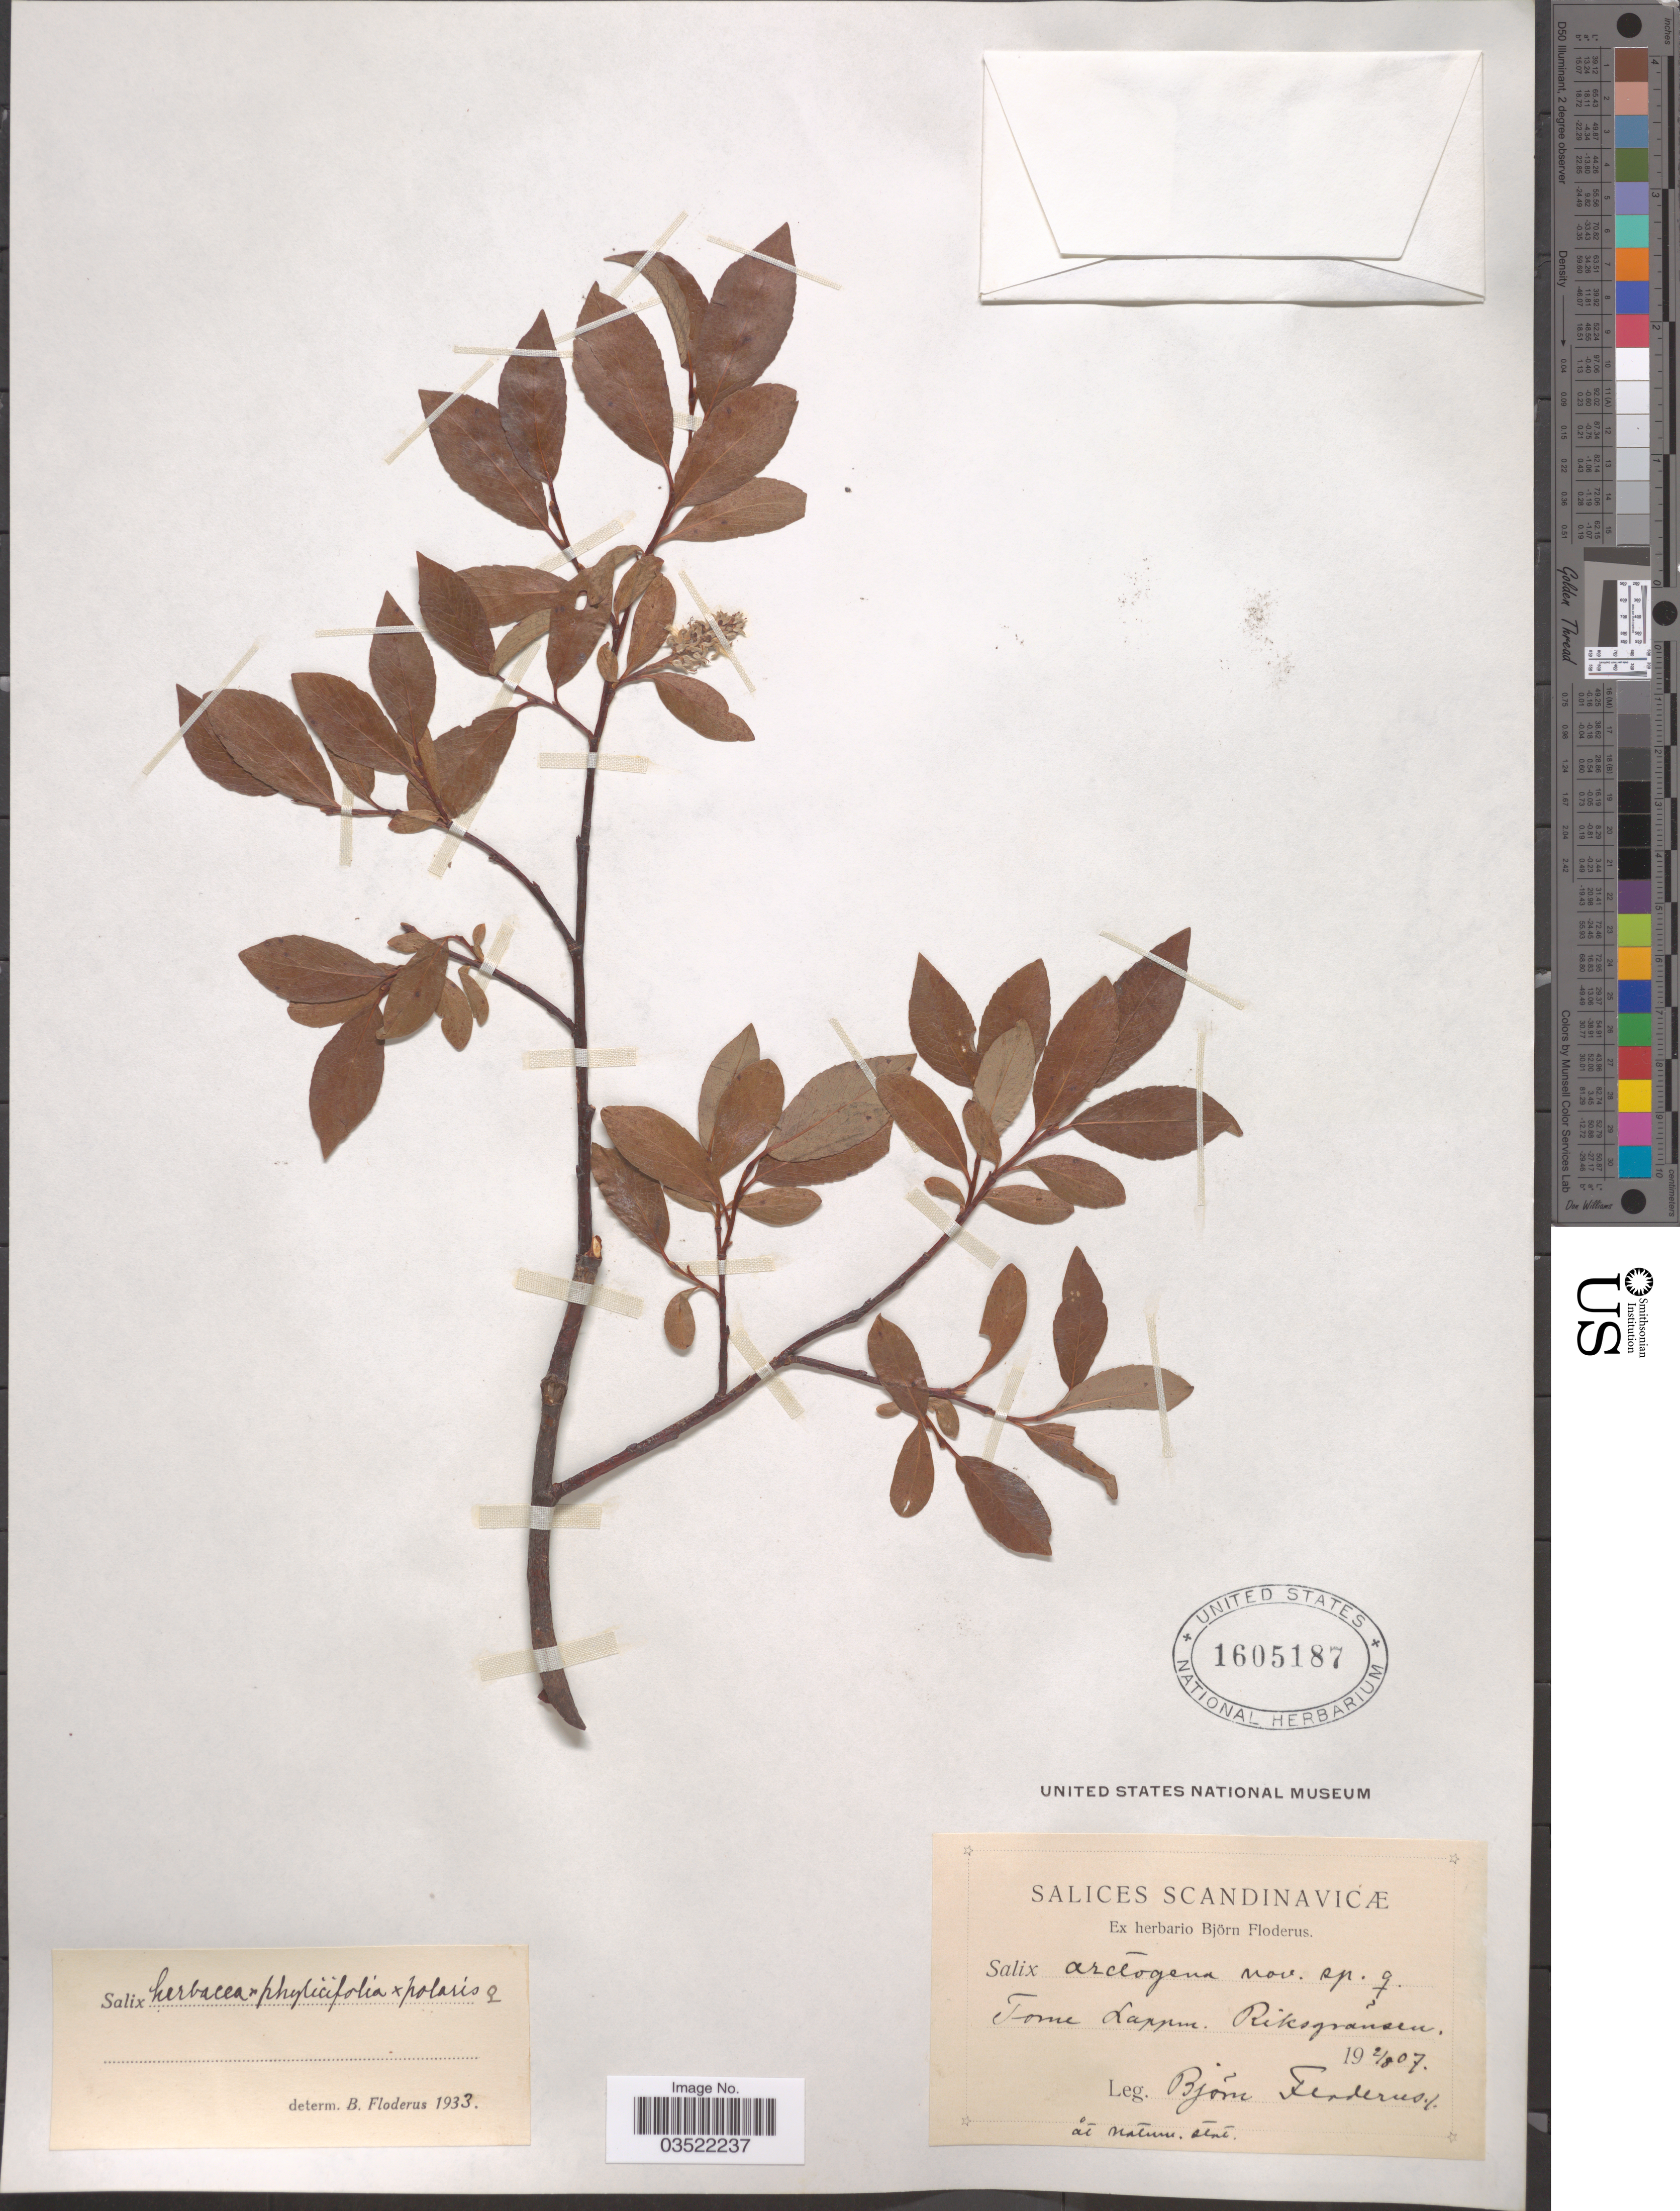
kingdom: Plantae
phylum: Tracheophyta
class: Magnoliopsida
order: Malpighiales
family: Salicaceae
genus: Salix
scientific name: Salix herbacea x S. phylicifolia L. x S. polaris Wahlenb.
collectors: B. G. O. Floderus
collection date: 1907-08-02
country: Sweden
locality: Scandinavicæ. Torne Lappm. Riksgrãnsen.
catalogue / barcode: US 1605187